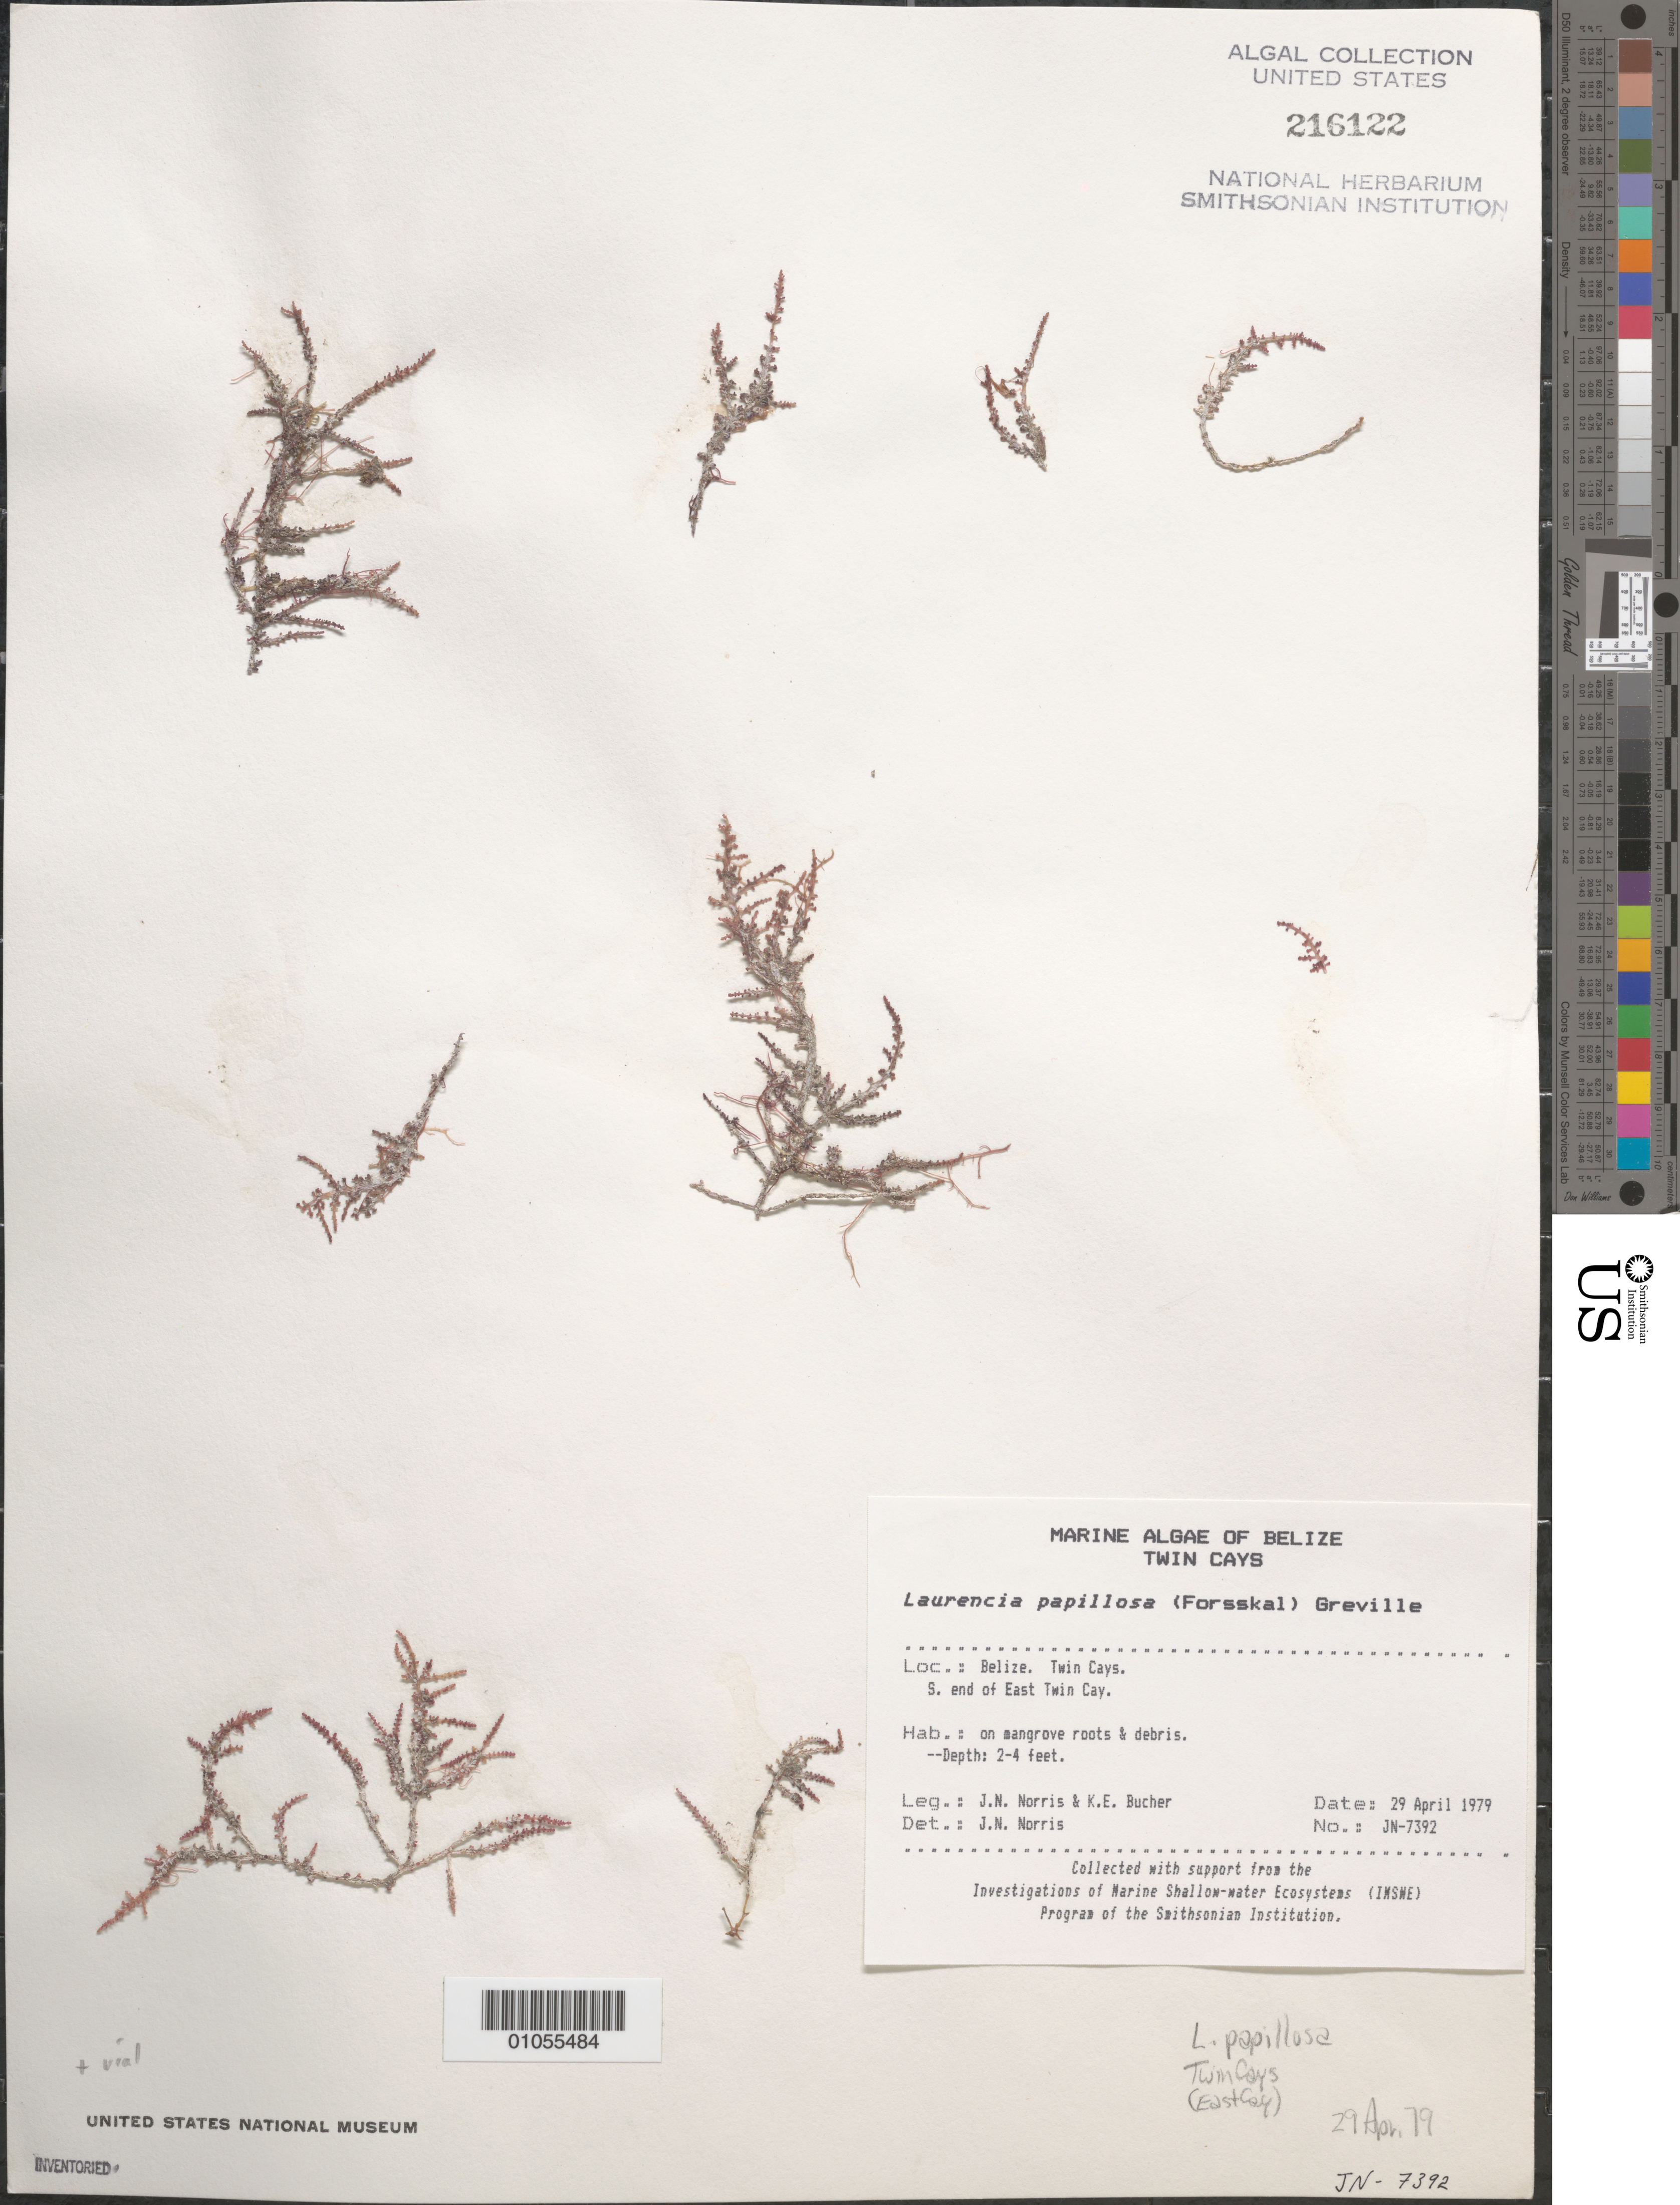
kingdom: Plantae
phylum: Rhodophyta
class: Florideophyceae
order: Ceramiales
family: Rhodomelaceae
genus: Palisada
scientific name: Palisada perforata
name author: (Bory) K.W. Nam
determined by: Algae name updating Project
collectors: J. N. Norris & K. E. Bucher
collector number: JN-7392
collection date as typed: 29 Apr 1979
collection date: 1979-04-29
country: Belize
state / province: Stann Creek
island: East Twin Cay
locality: South end of East Twin Cay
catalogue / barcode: US 216122